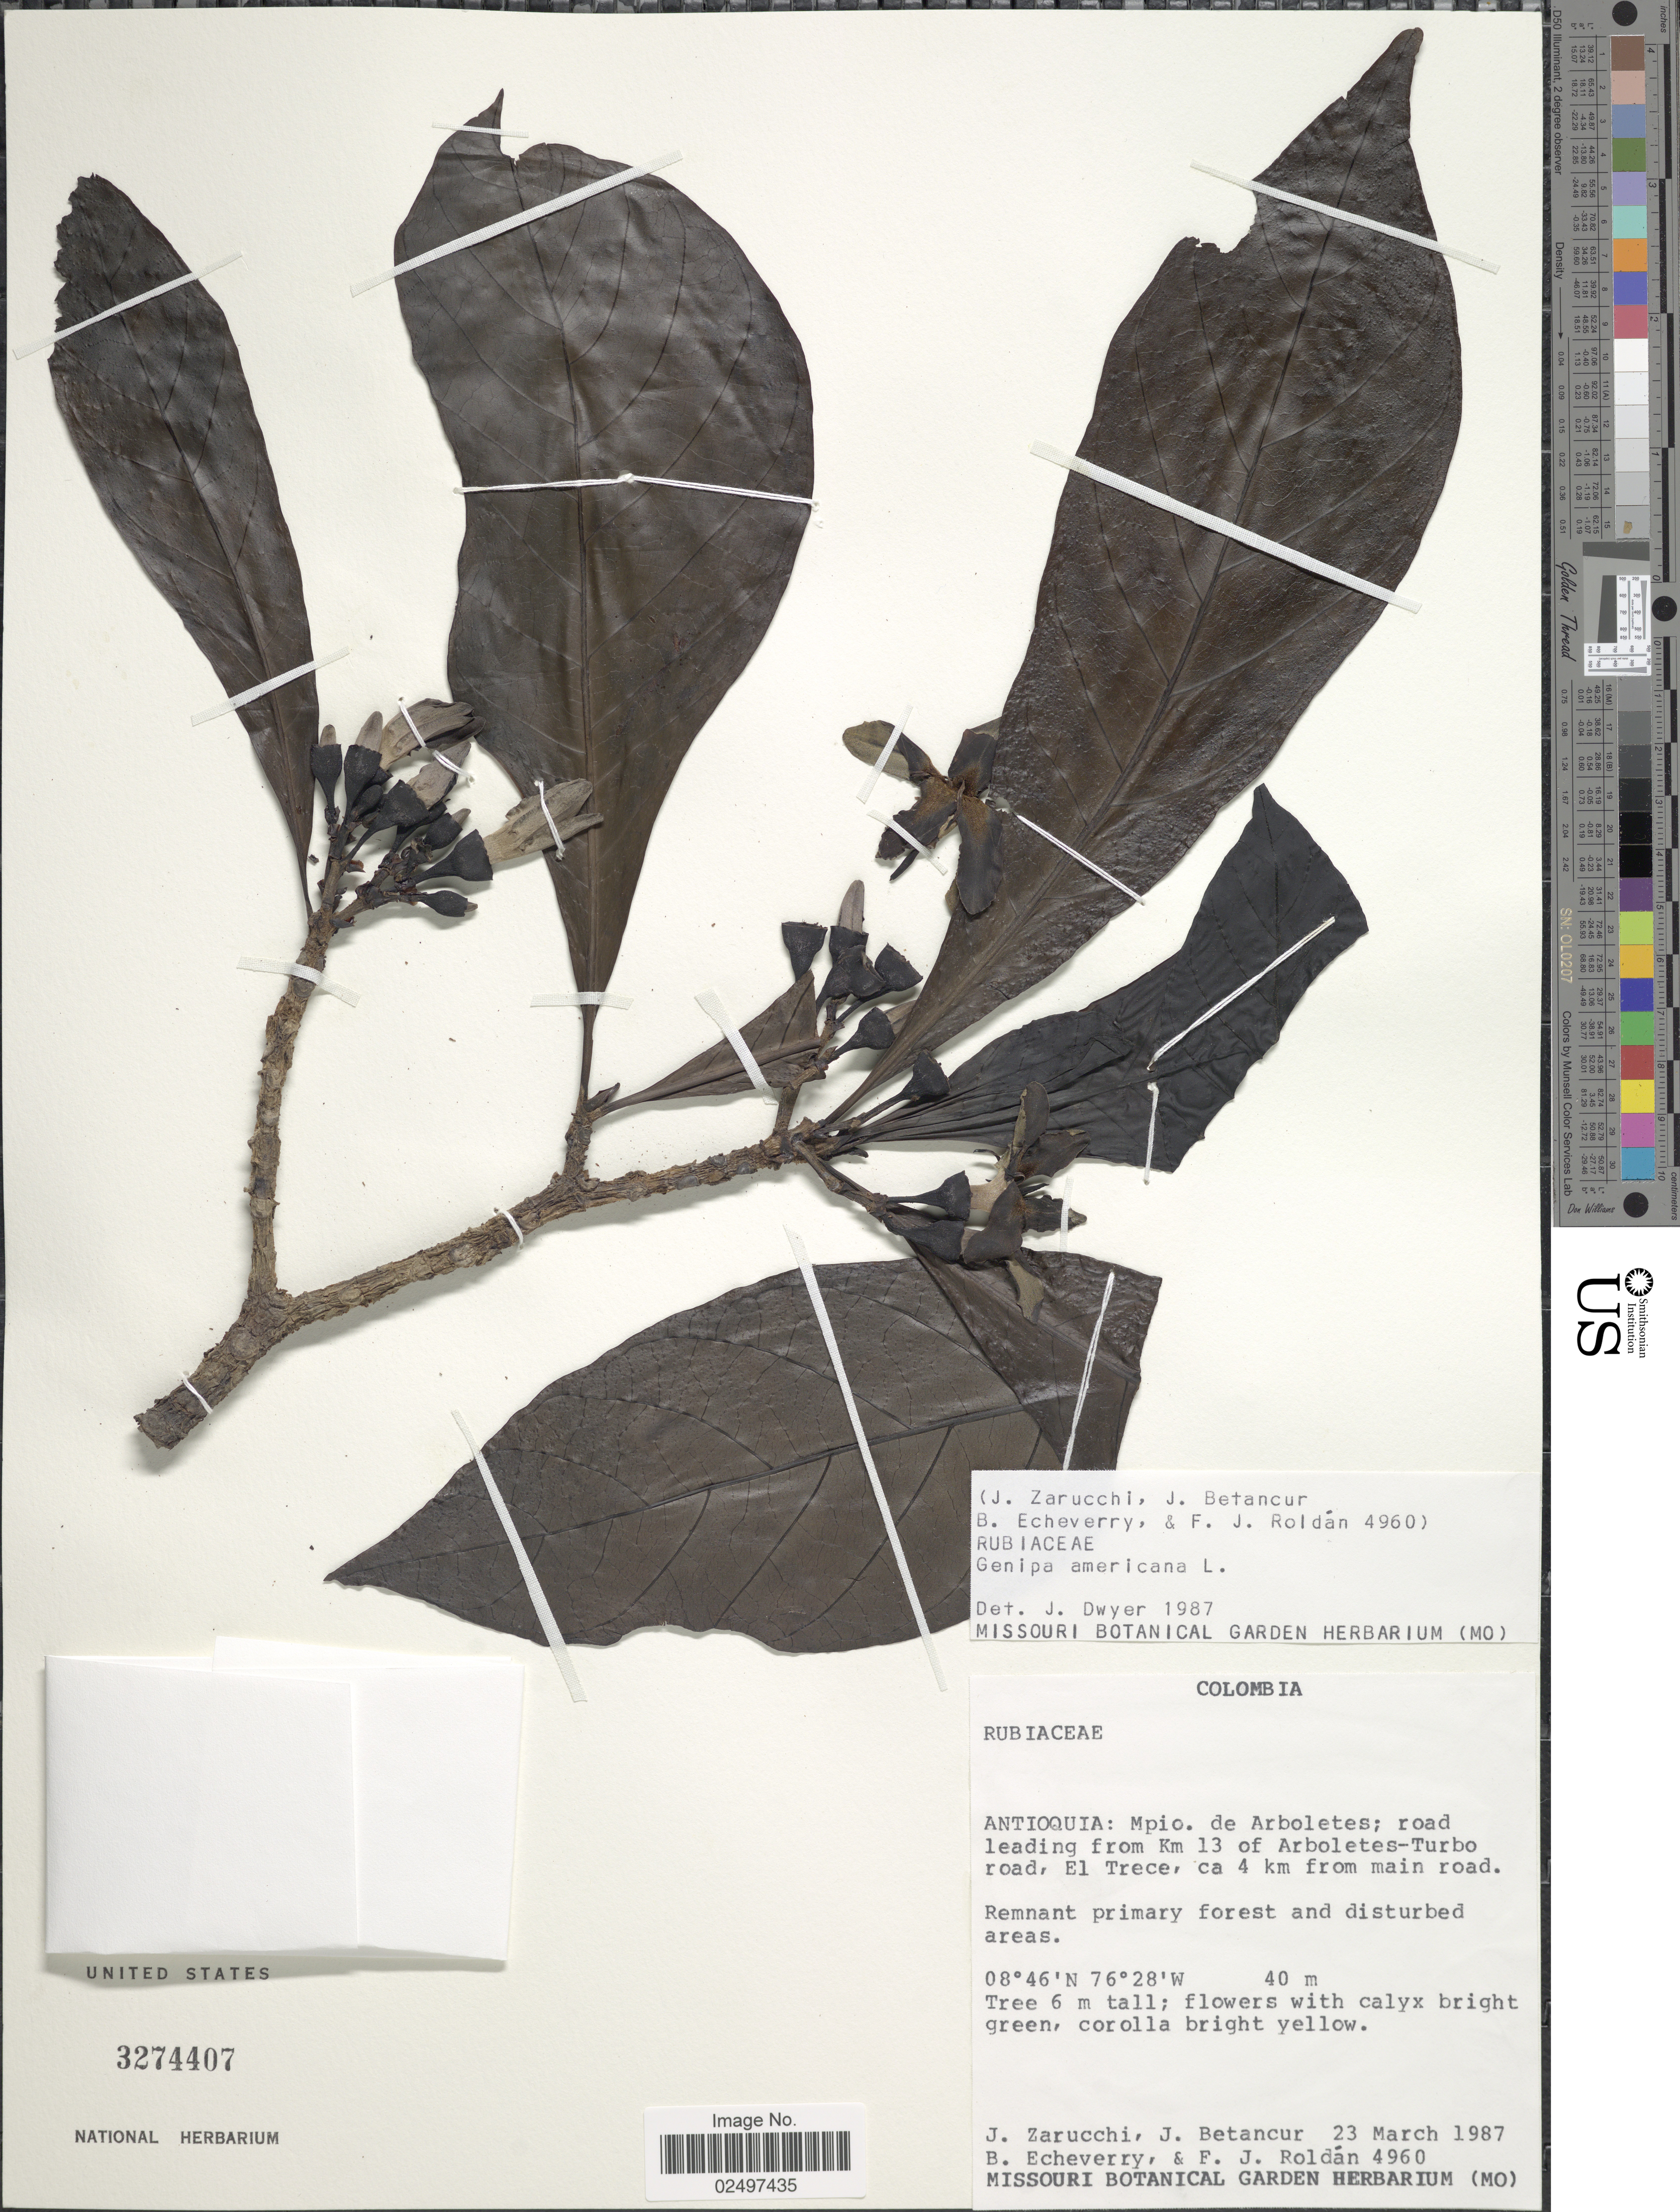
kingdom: Plantae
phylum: Tracheophyta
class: Magnoliopsida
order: Gentianales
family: Rubiaceae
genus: Genipa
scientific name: Genipa americana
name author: L.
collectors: J. L. Zarucchi, J. Betancur, B. Echeverry & F. J. Roldán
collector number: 4960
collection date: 1987-03-23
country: Colombia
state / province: Antioquia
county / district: Arboletes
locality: Mpio. de Arboletes; road leading from Km 13 of Arboletes-Turbo road, El Trece, ca 4 km from main road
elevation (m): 40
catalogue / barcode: US 3274407